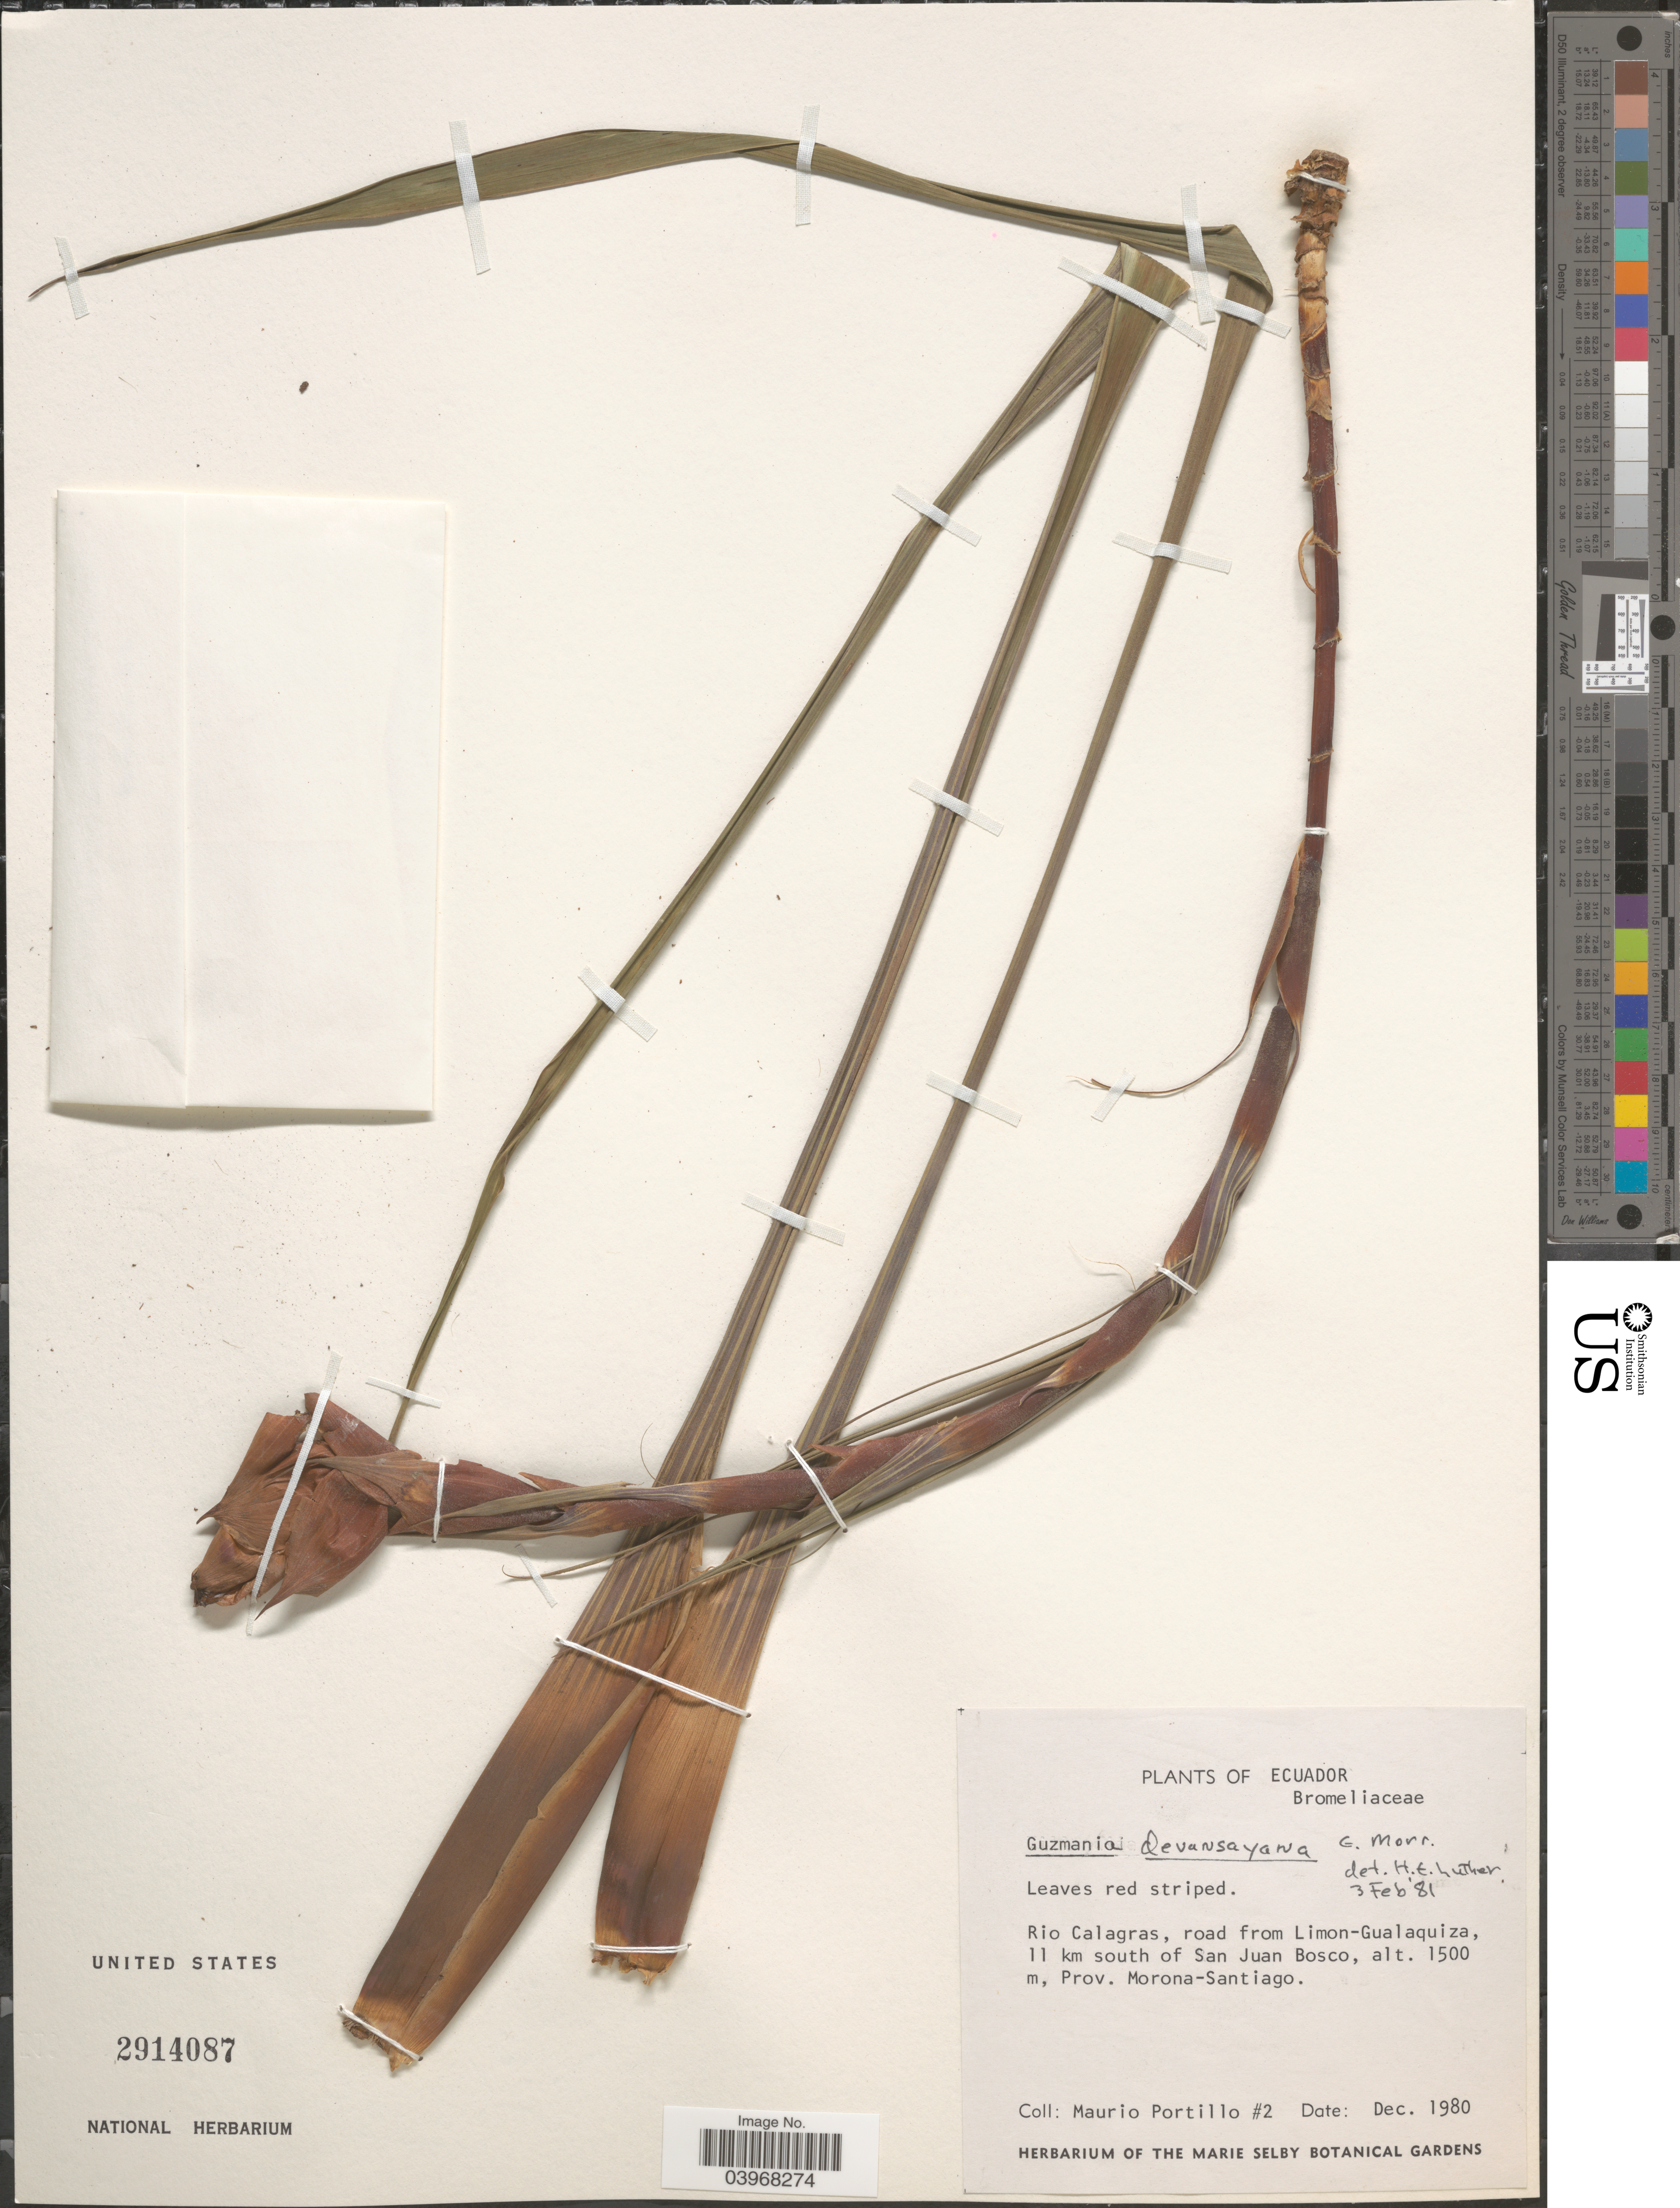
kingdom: Plantae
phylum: Tracheophyta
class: Liliopsida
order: Poales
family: Bromeliaceae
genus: Guzmania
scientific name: Guzmania devansayana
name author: É. Morren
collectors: M. Portillo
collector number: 2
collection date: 1980-12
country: Ecuador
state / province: Morona-Santiago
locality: Rio Calagras, road from Limon-Gualaquiza, 11 km south of San Juan Bosco.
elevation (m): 1500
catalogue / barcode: US 2914087